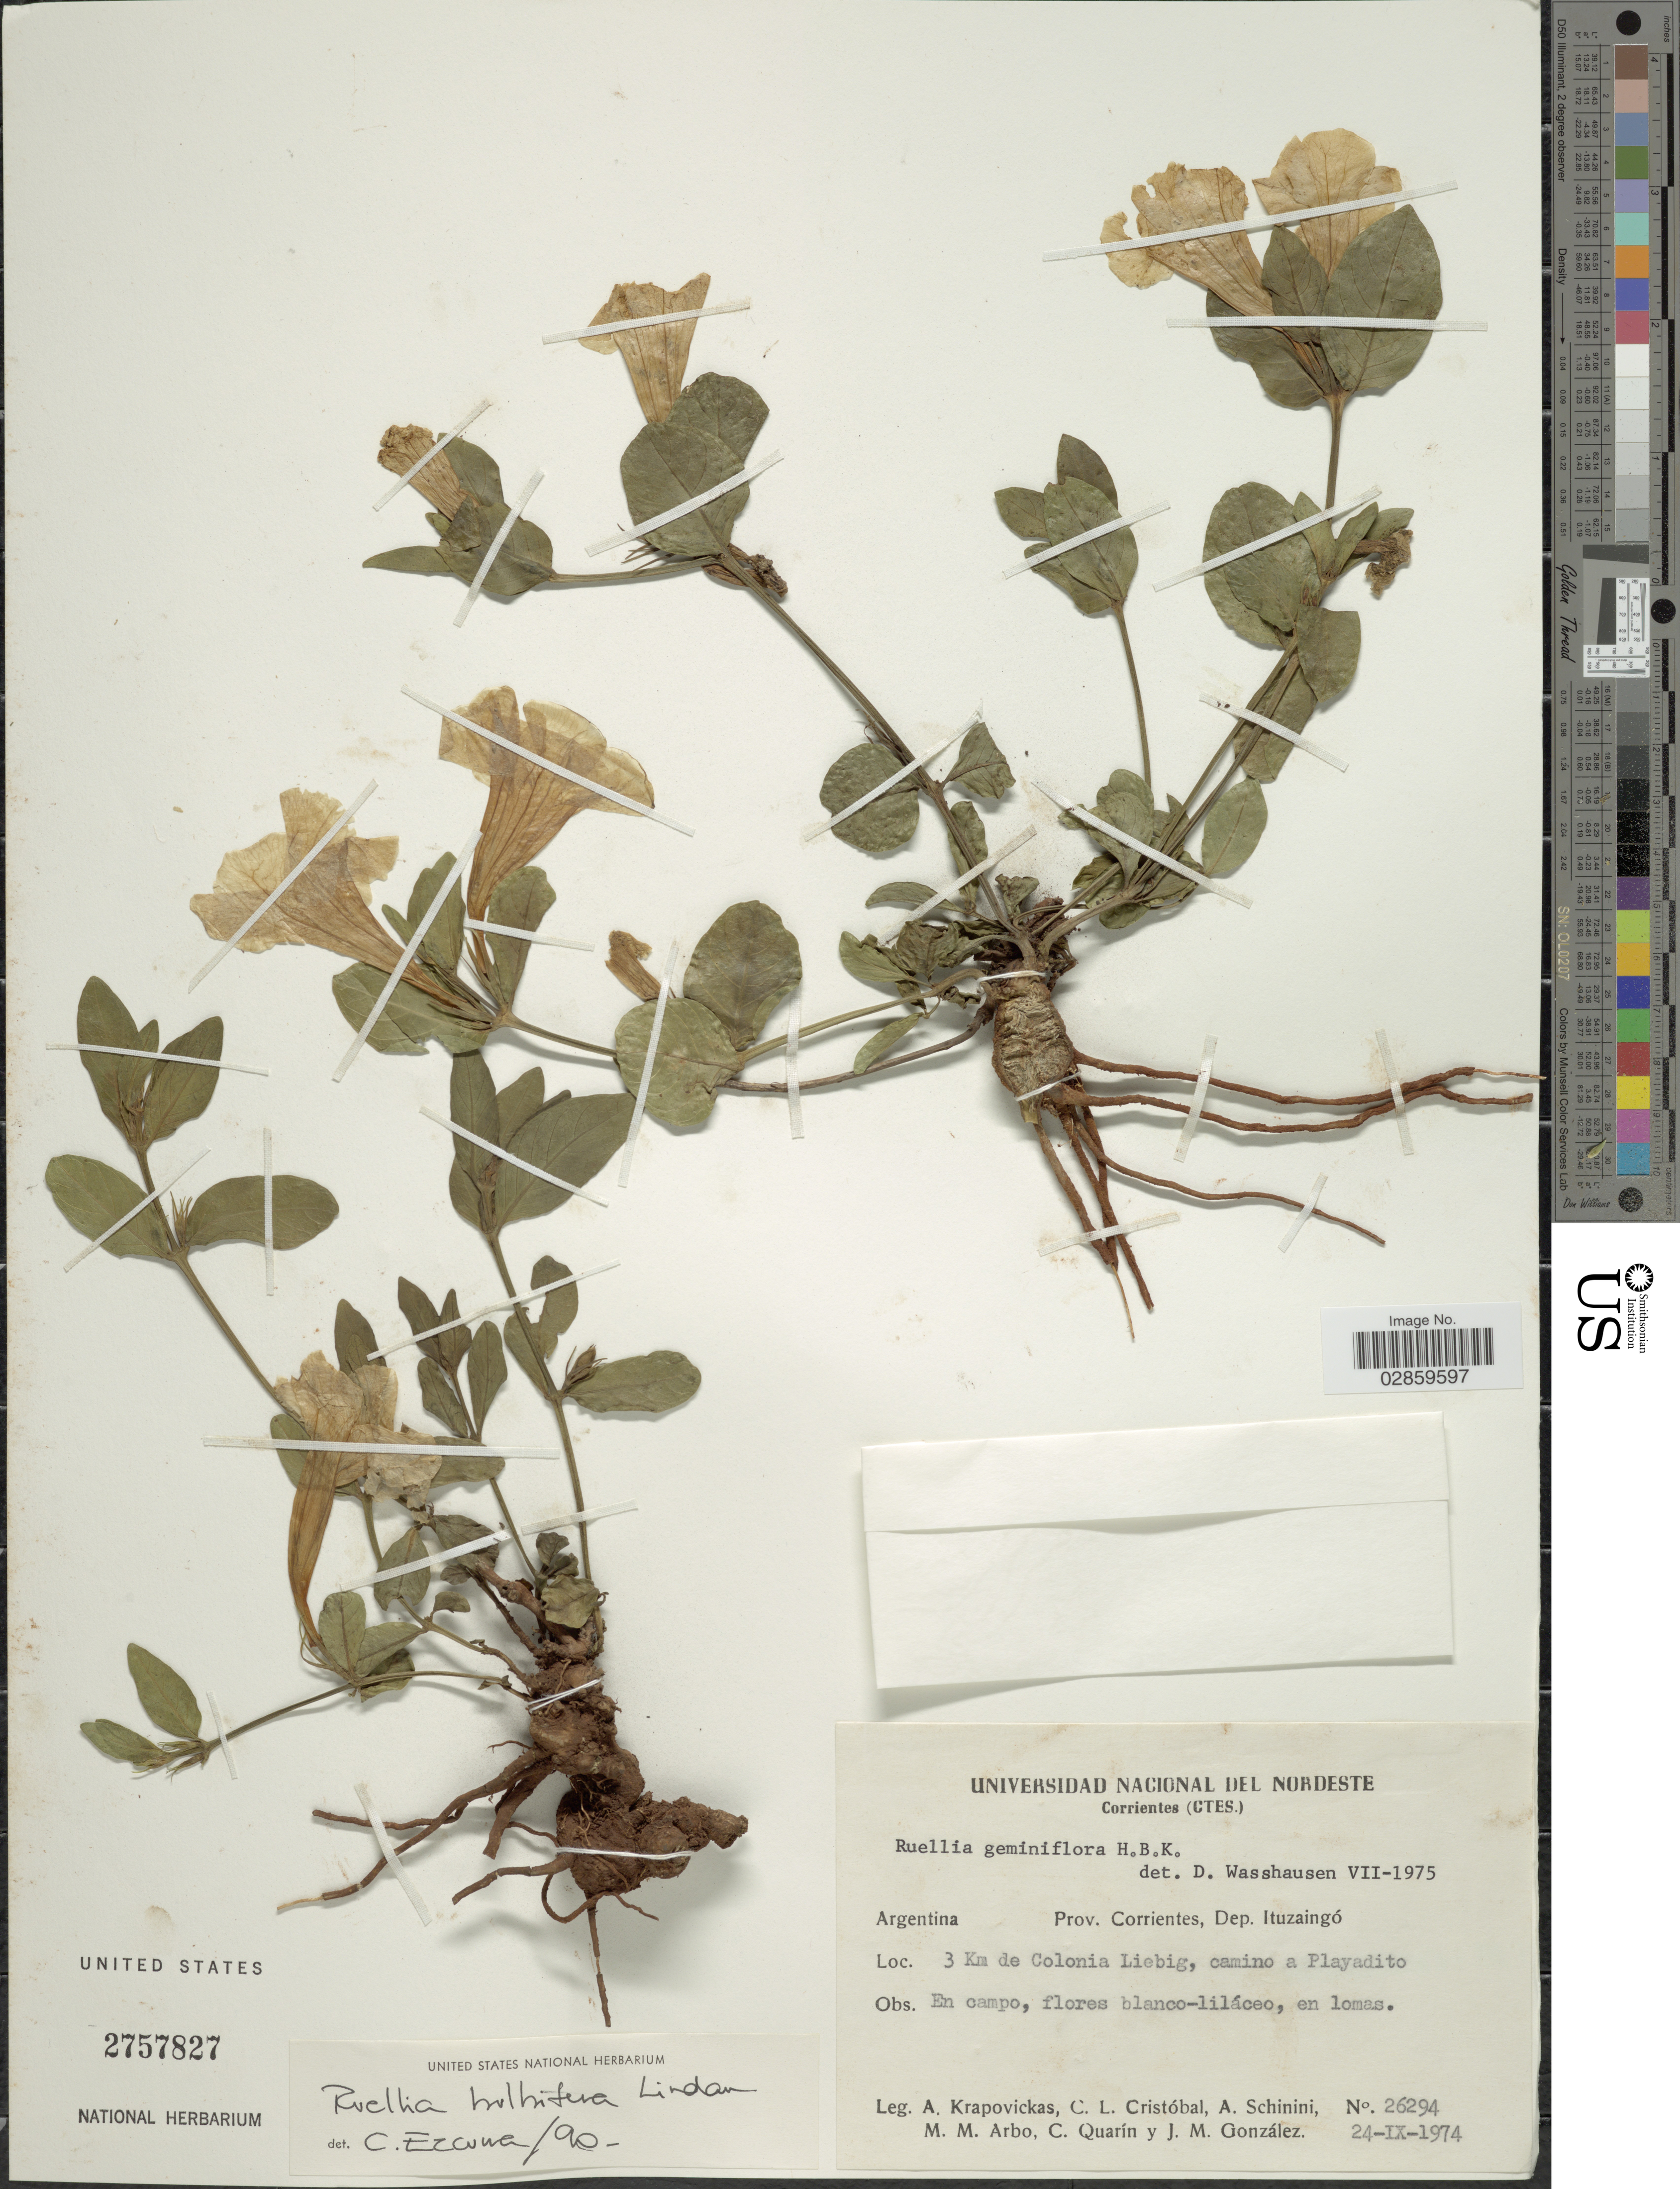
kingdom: Plantae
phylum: Tracheophyta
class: Magnoliopsida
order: Lamiales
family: Acanthaceae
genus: Ruellia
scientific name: Ruellia bulbifera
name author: Lindau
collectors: A. Krapovickas, C. L. Cristóbal, A. Schinini, M. M. Arbo & et al.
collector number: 26294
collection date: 1974-09-24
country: Argentina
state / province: Corrientes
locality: Dep. Ituzaingó. 3 Km de Colonia Liebig, camino a Playadito.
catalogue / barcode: US 2757827